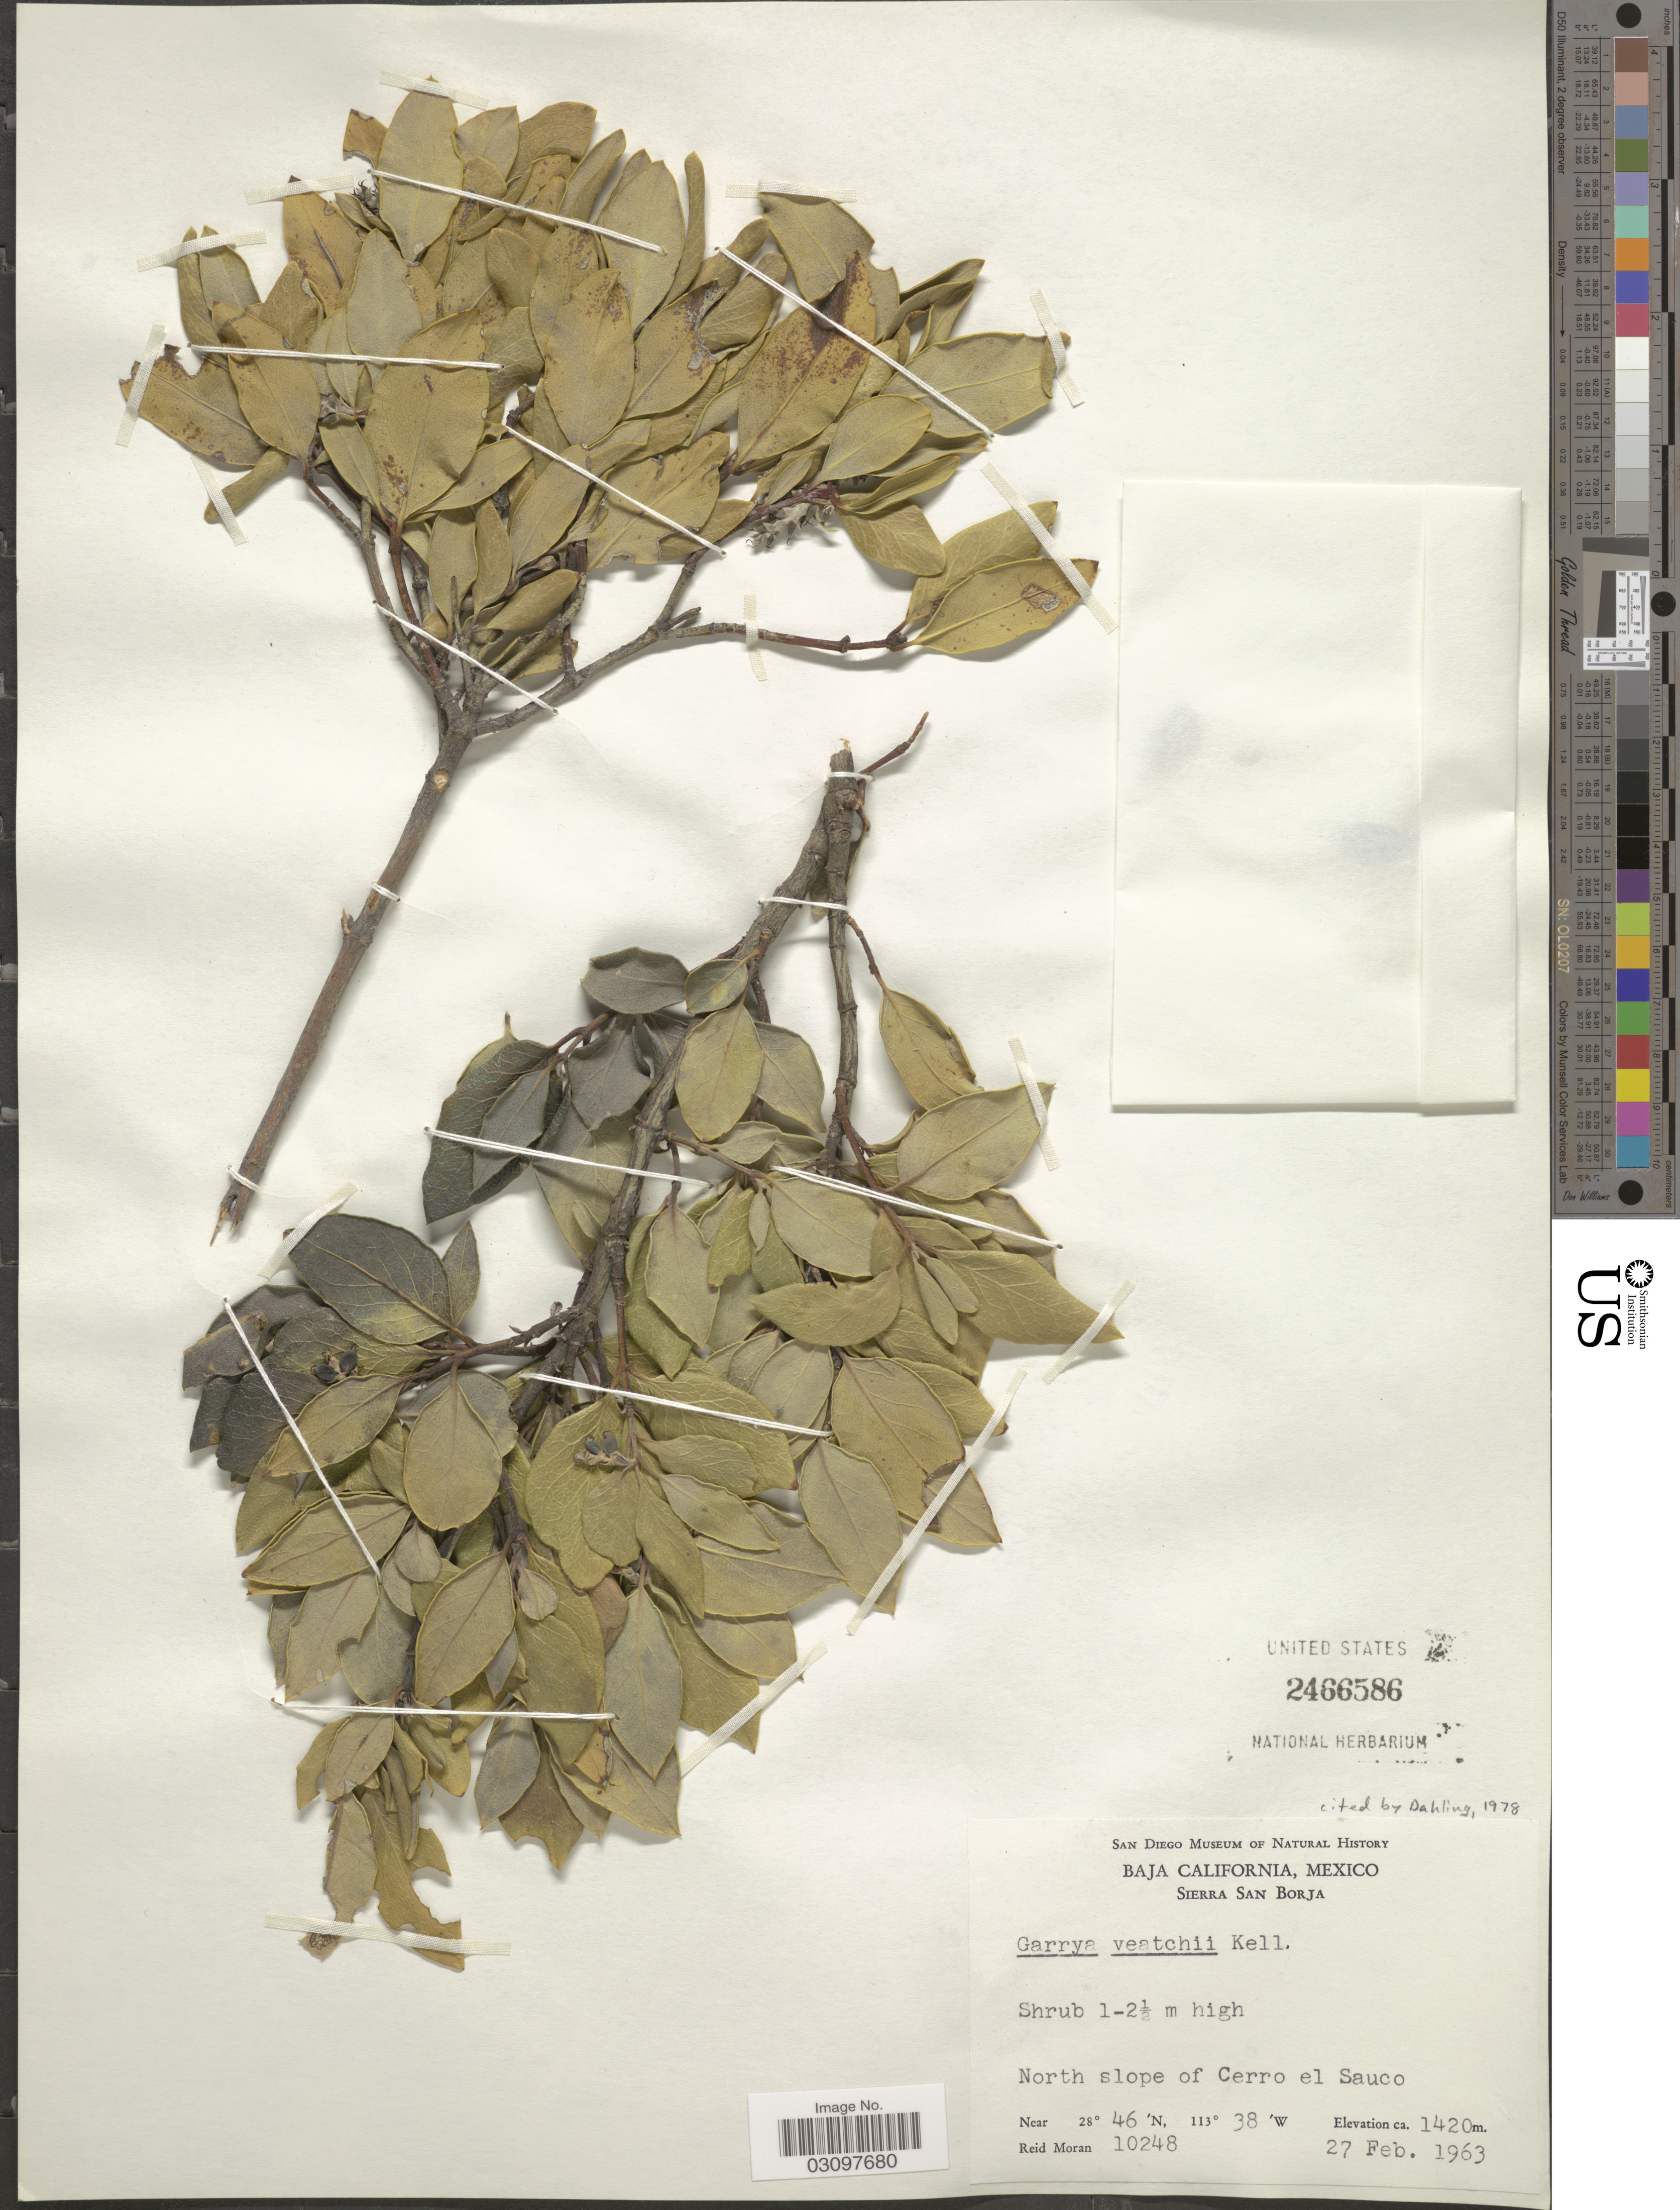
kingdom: Plantae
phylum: Tracheophyta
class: Magnoliopsida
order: Garryales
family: Garryaceae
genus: Garrya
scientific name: Garrya veatchii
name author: Kellogg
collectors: R. Moran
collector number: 10248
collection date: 1963-02-27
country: Mexico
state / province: Baja California Norte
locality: Sierra San Borja. North slope of Cerro el Sauco.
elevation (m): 1420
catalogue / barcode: US 2466586